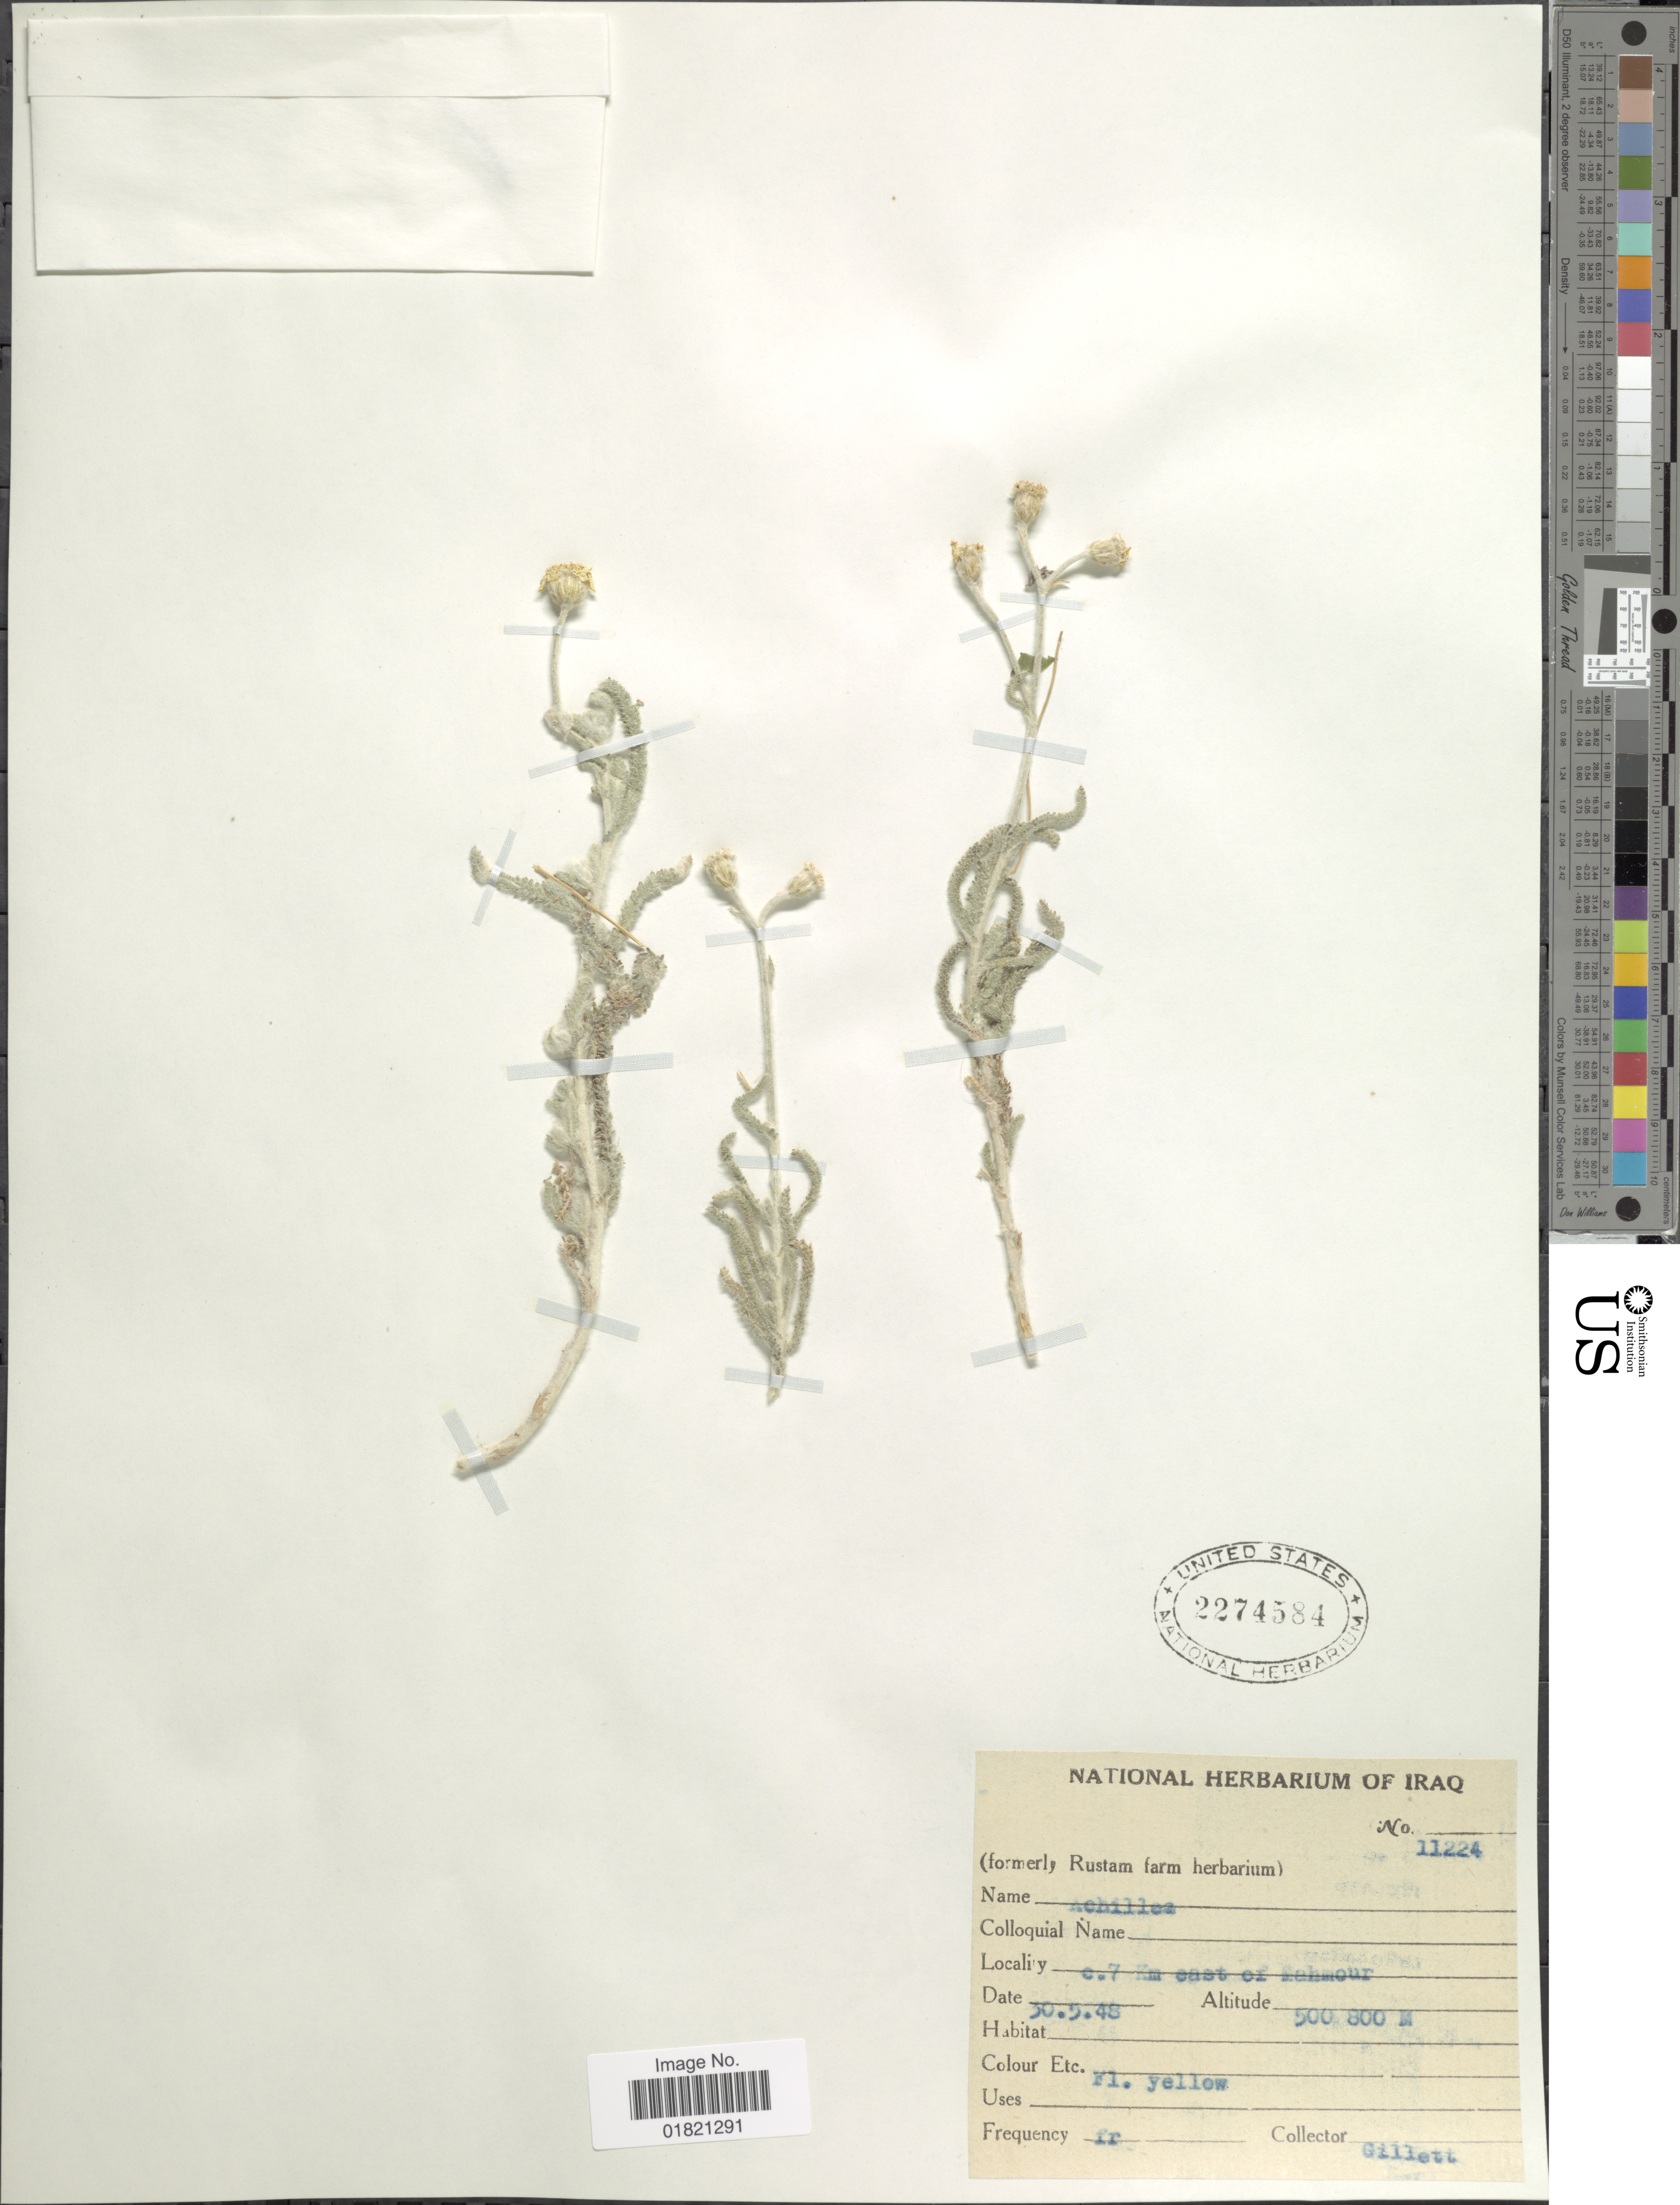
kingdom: Plantae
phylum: Tracheophyta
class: Magnoliopsida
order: Asterales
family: Asteraceae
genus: Achillea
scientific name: Achillea sp.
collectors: Gillett, --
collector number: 11224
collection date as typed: Transcribed d/m/y: 30/5/48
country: Iraq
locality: C. 7 Km east of Mahmour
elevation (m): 500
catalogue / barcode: US 2274584